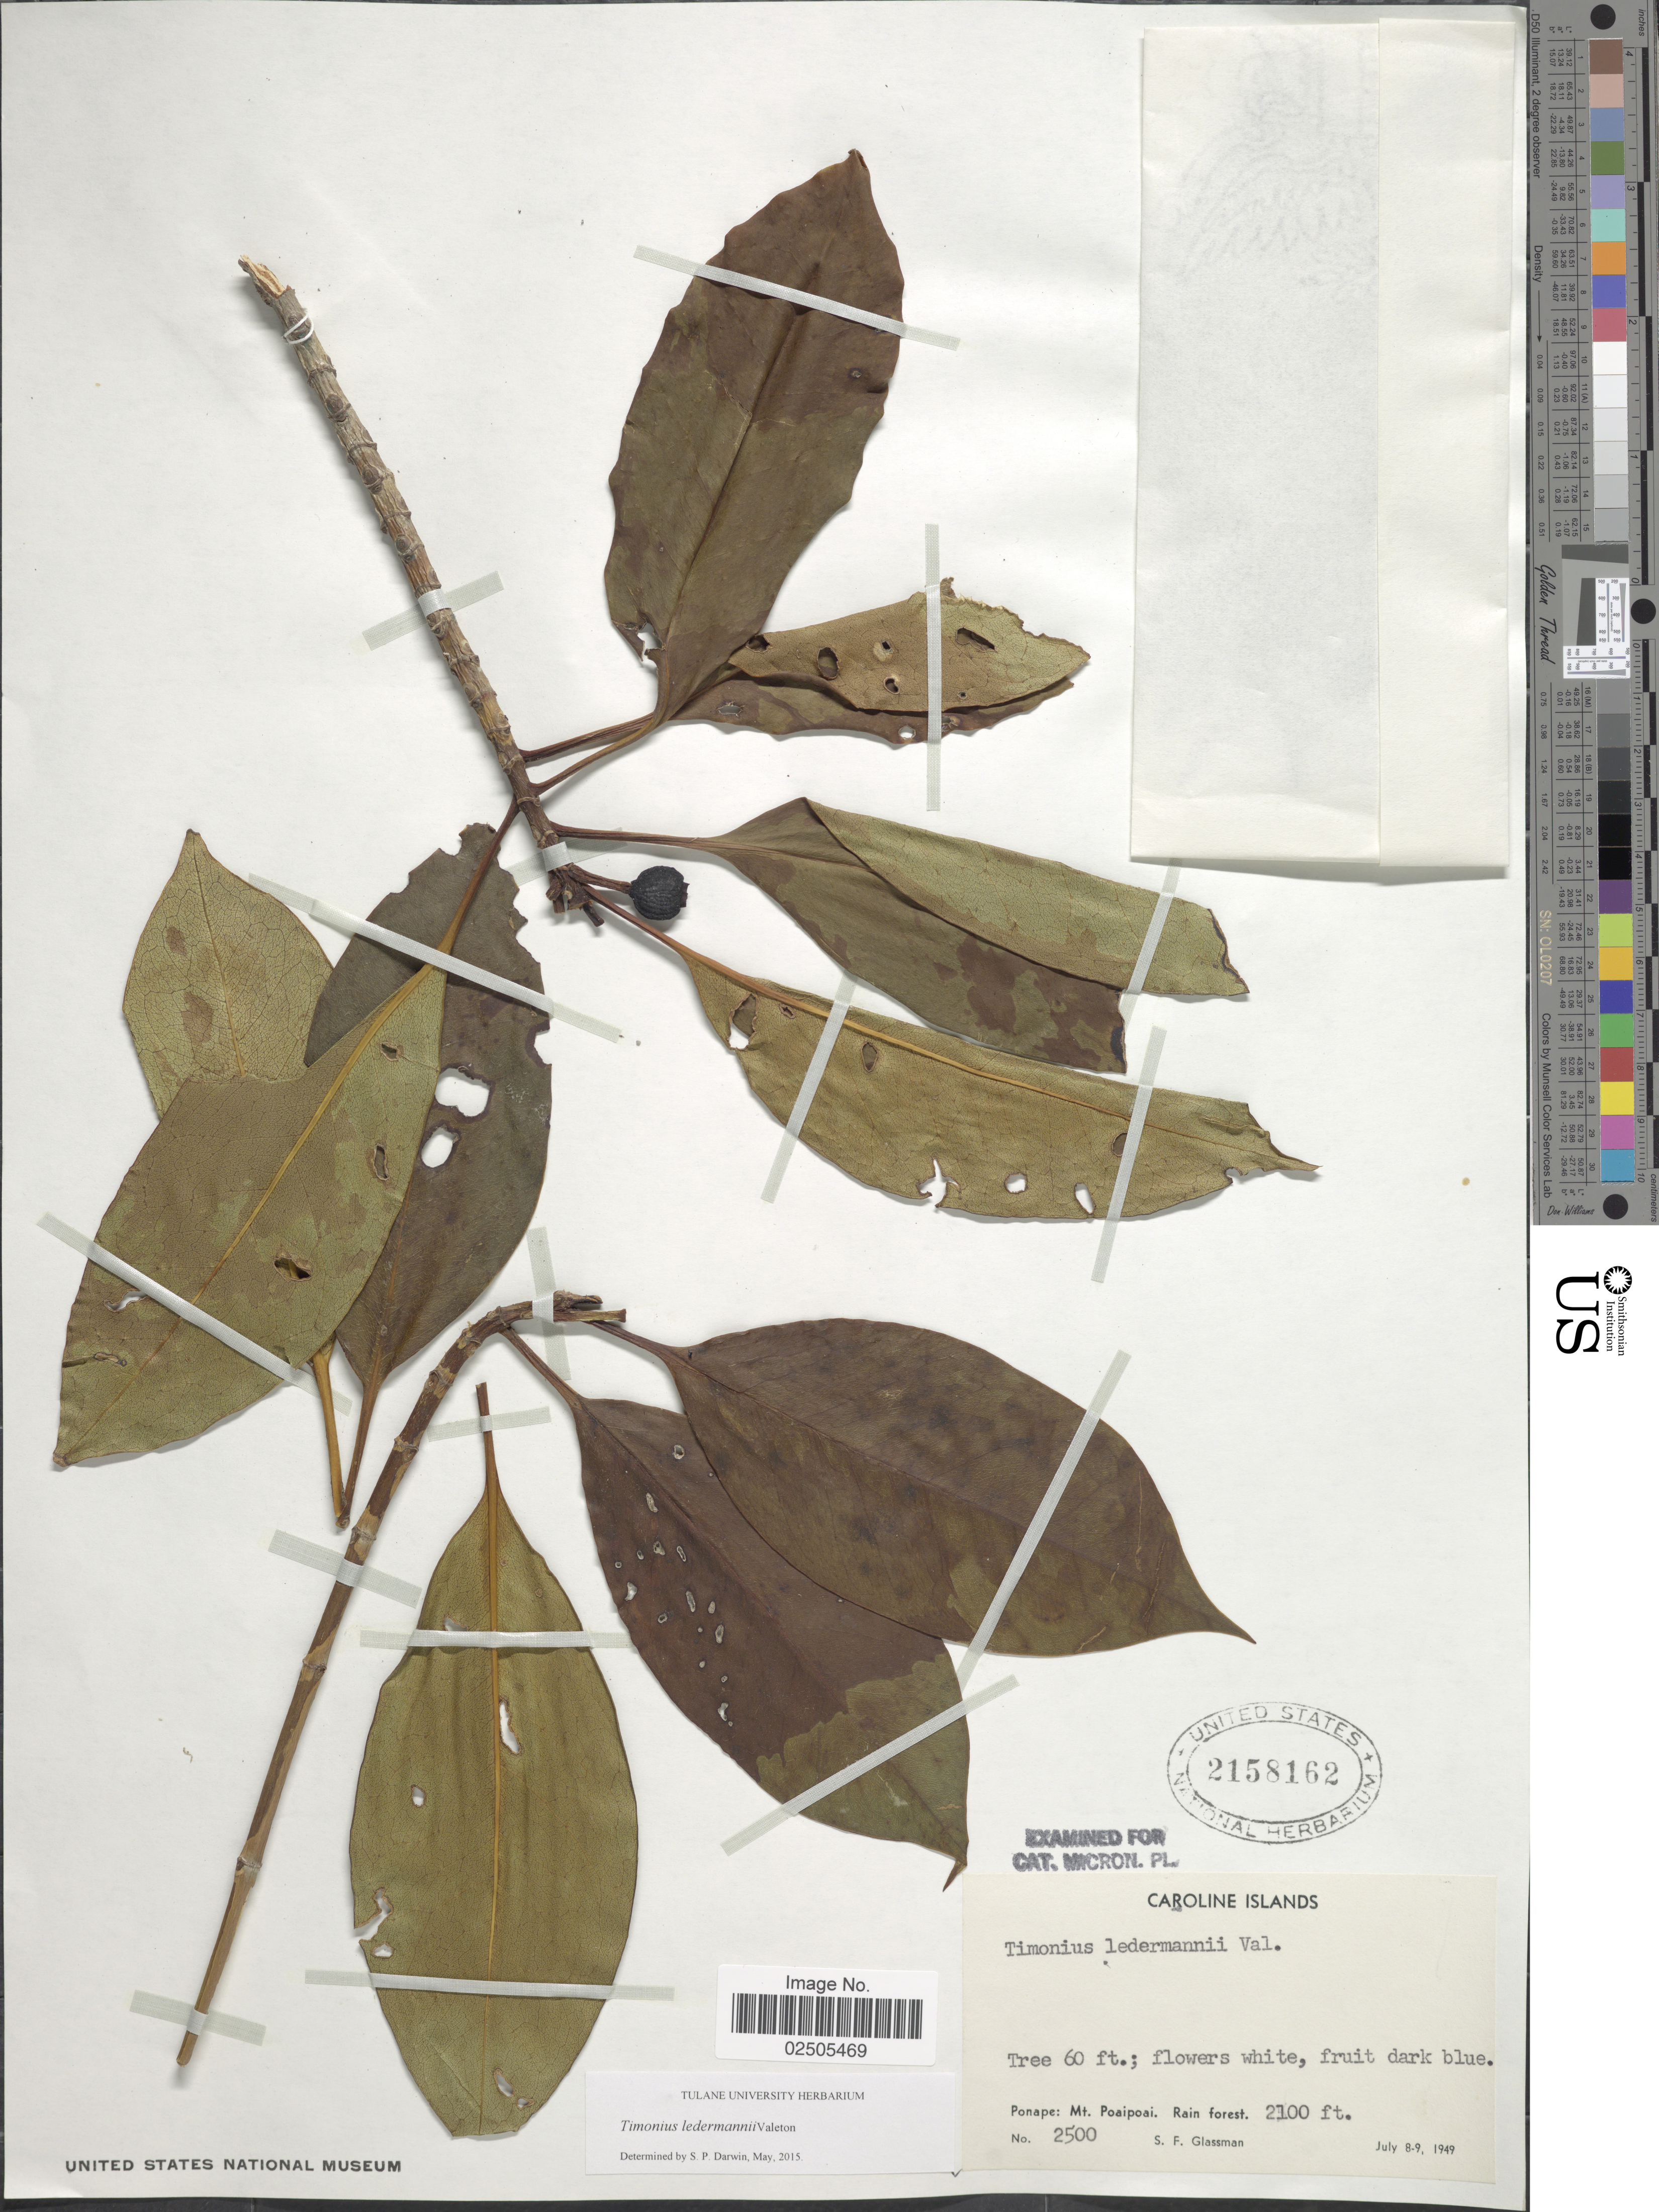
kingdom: Plantae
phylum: Tracheophyta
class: Magnoliopsida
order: Gentianales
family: Rubiaceae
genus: Timonius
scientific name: Timonius ledermannii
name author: Valeton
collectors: S. F. Glassman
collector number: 2500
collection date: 1949-07-08/1949-07-09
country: Micronesia, Federated States of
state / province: Pohnpei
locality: Caroline Islands, Ponape: Mt. Poaipoai. Rain forest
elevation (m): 640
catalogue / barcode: US 2158162